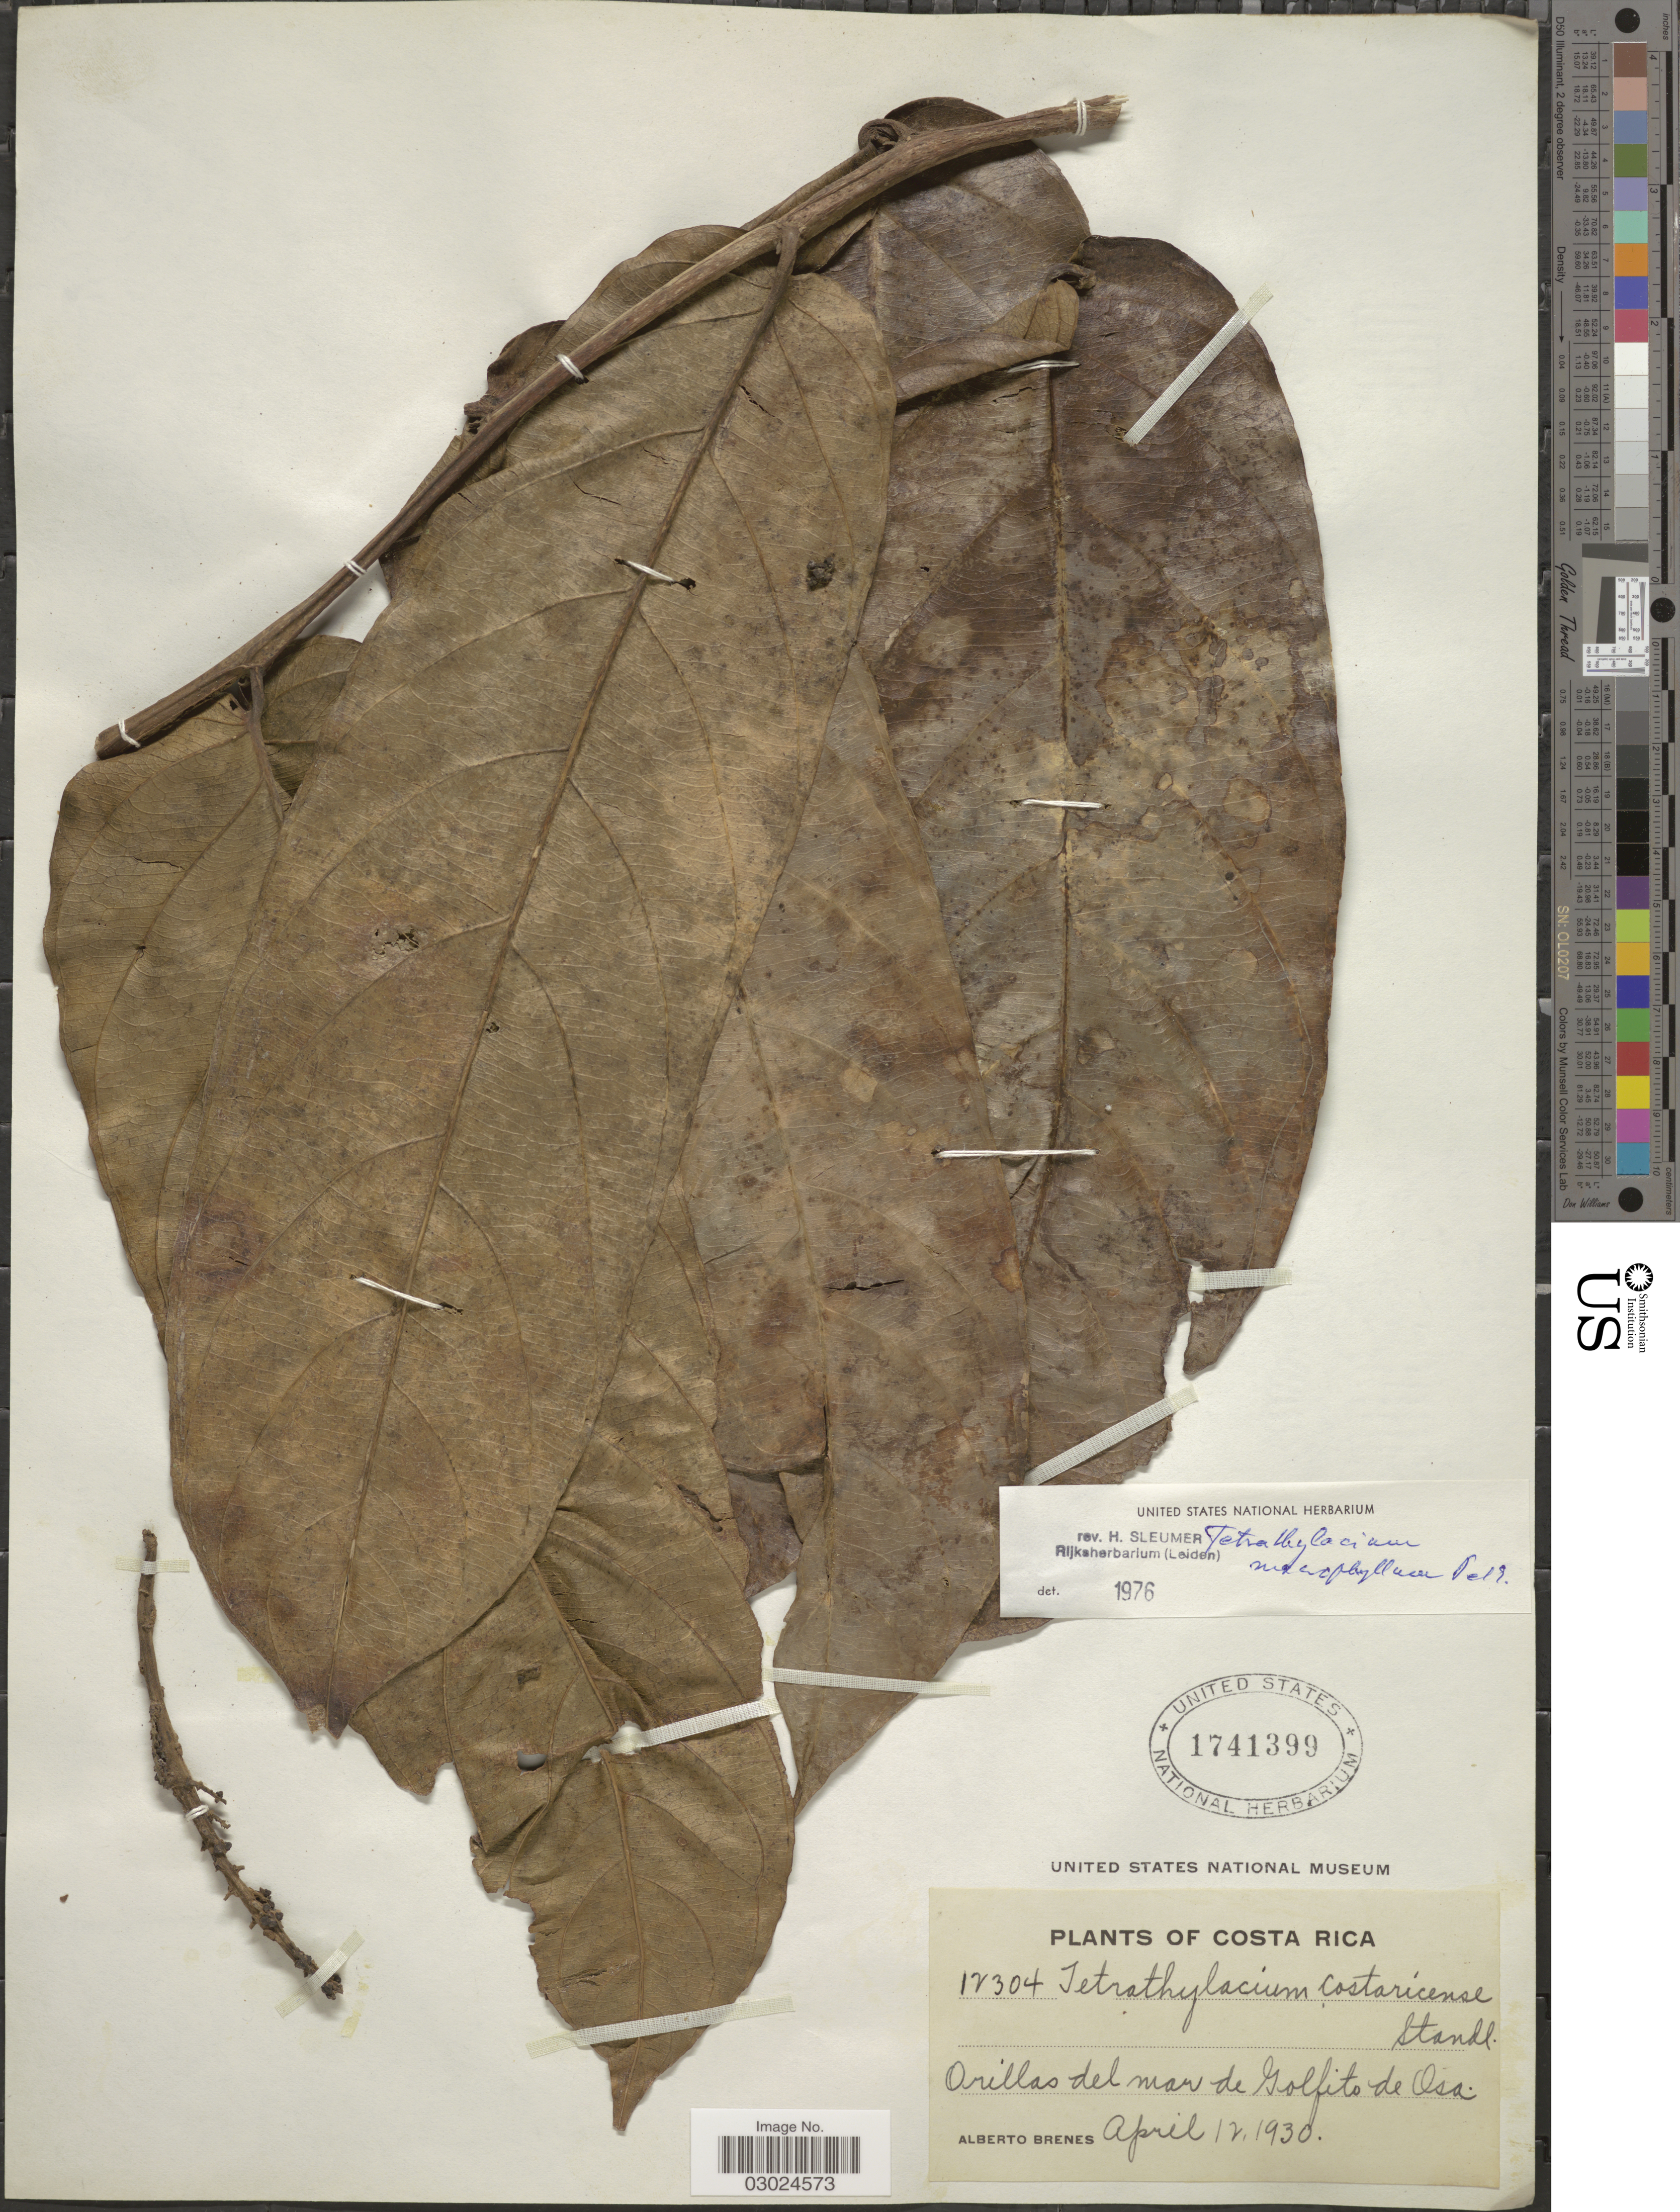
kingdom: Plantae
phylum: Tracheophyta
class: Magnoliopsida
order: Malpighiales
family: Salicaceae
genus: Tetrathylacium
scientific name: Tetrathylacium macrophyllum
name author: Poepp.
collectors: A. Brenes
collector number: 12304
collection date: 1930-04-12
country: Costa Rica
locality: Orillas del mar de Golfito de Osa.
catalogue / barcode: US 1741399